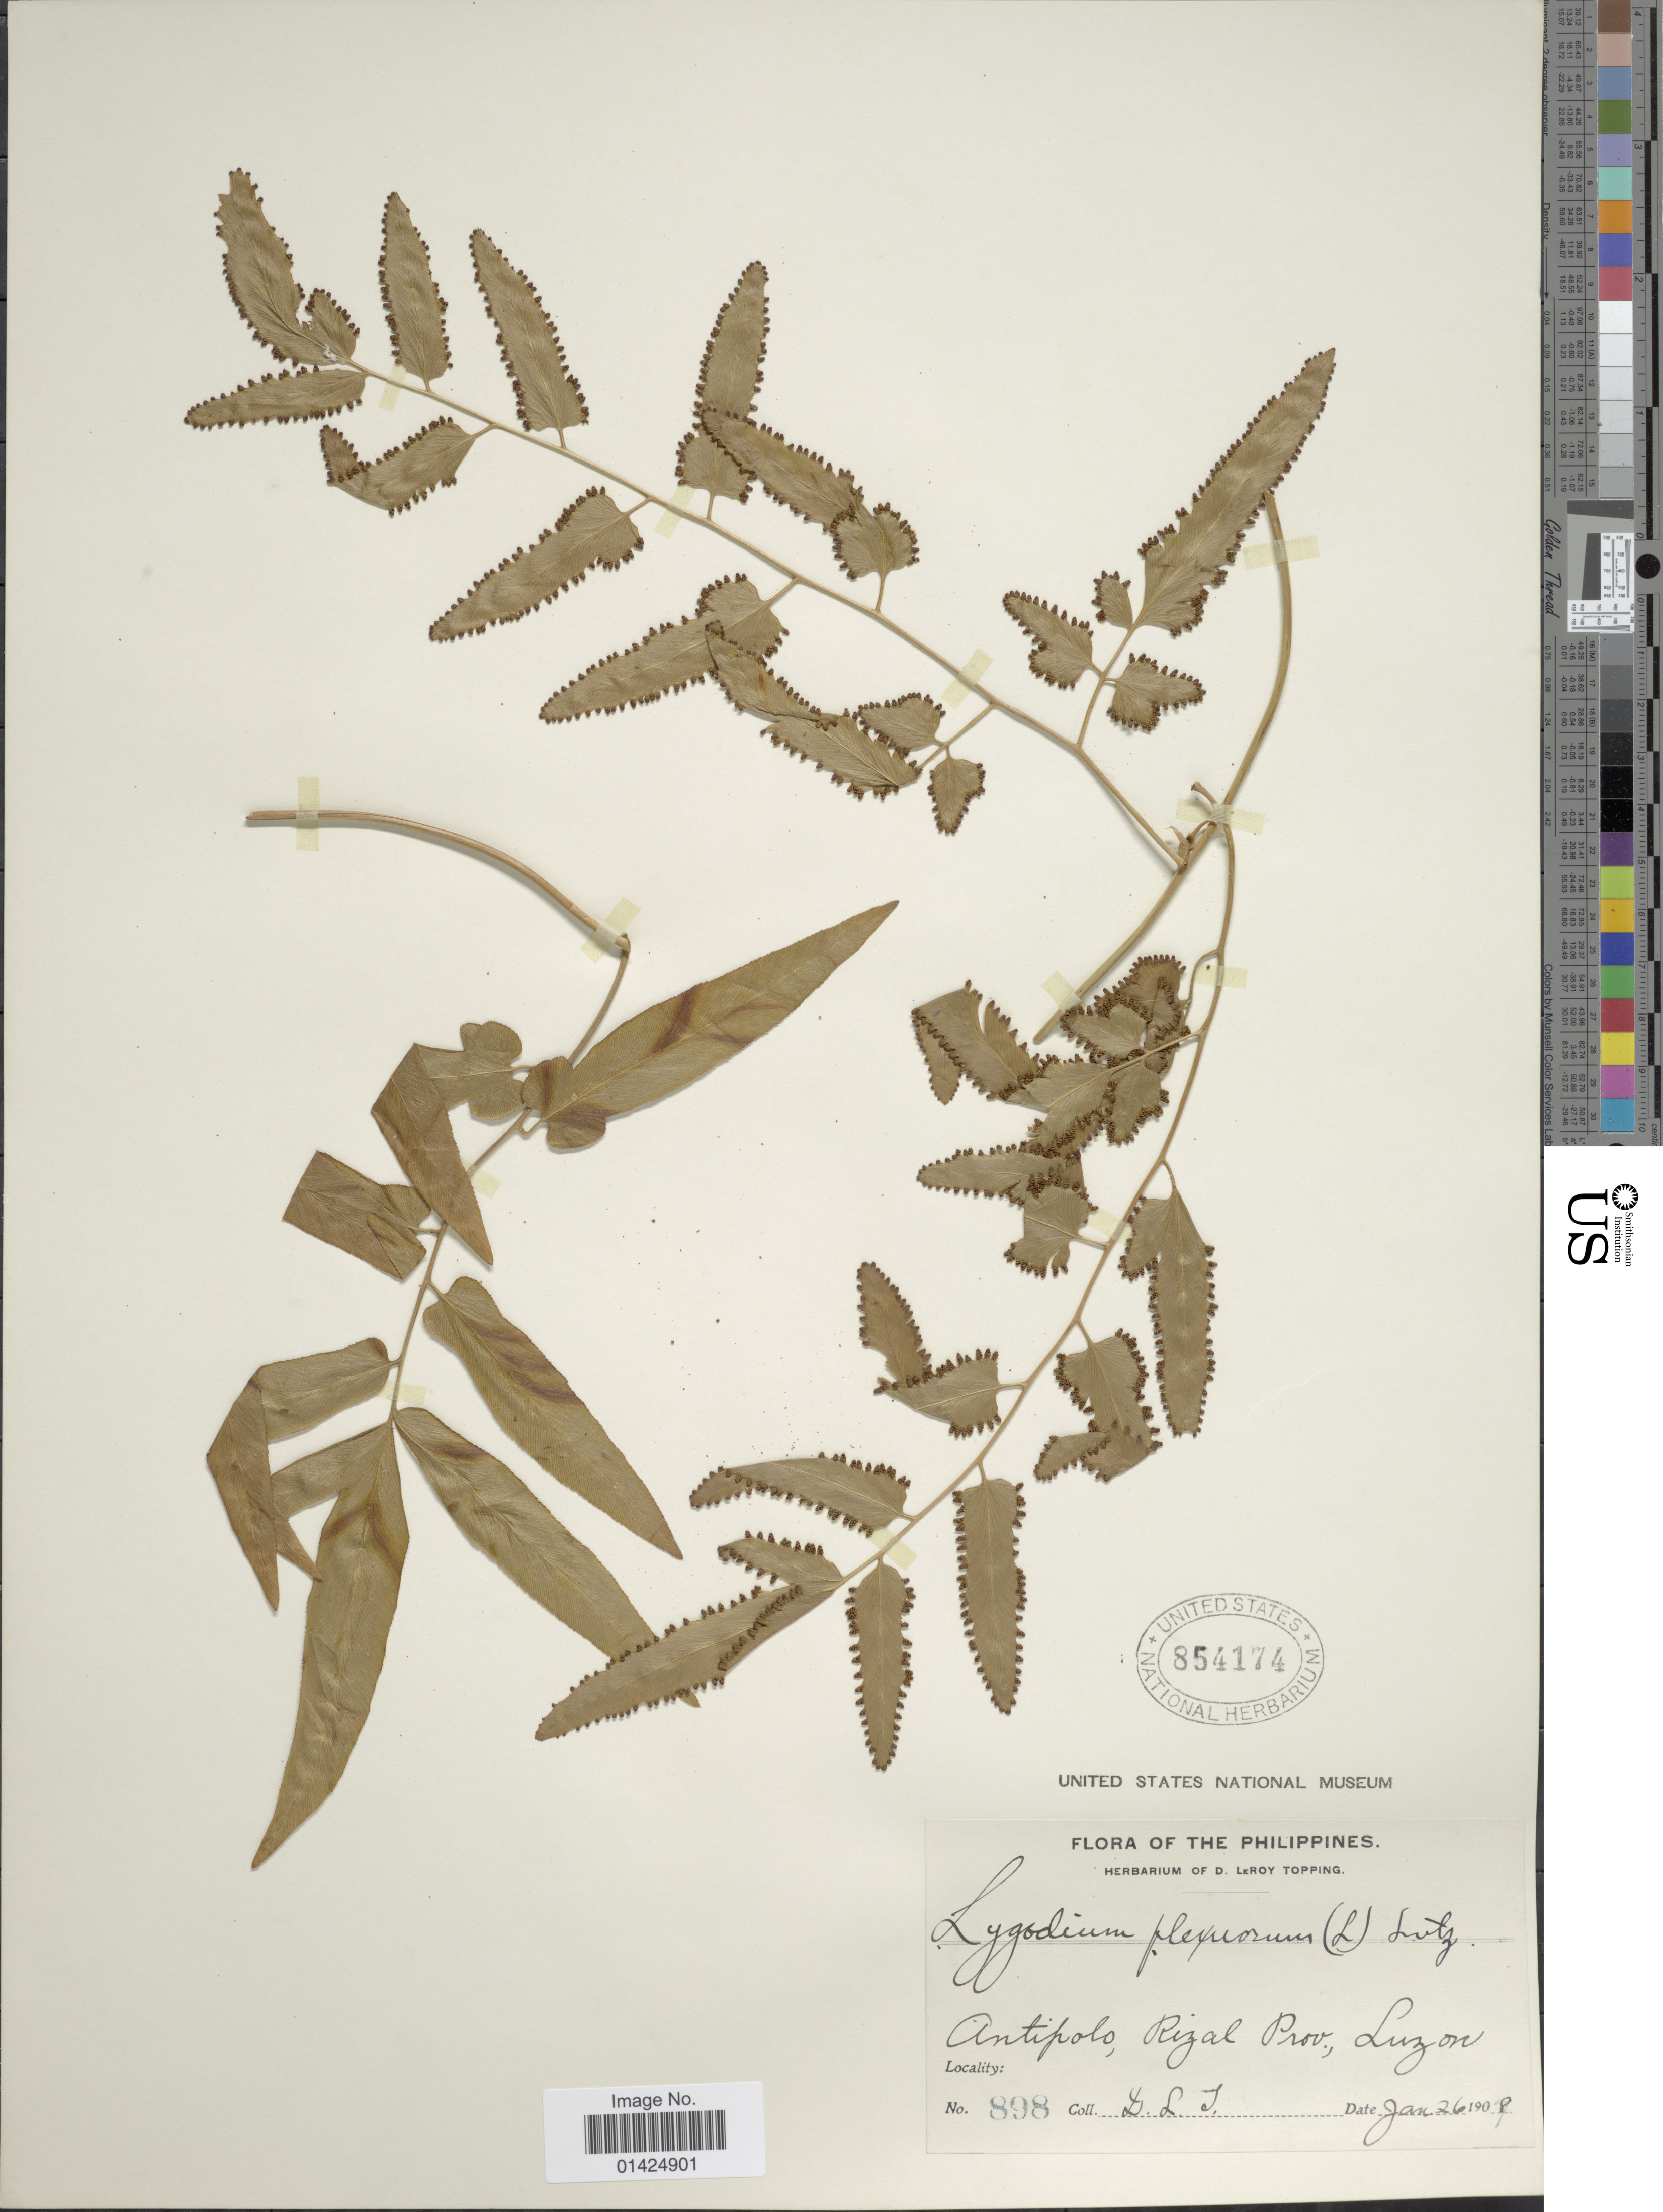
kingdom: Plantae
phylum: Tracheophyta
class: Polypodiopsida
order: Schizaeales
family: Lygodiaceae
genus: Lygodium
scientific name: Lygodium flexuosum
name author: Sw.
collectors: D. L. Topping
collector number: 898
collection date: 1908-01-26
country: Philippines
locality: Antipolo, Rizal Prov., Luzon.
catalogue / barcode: US 854174